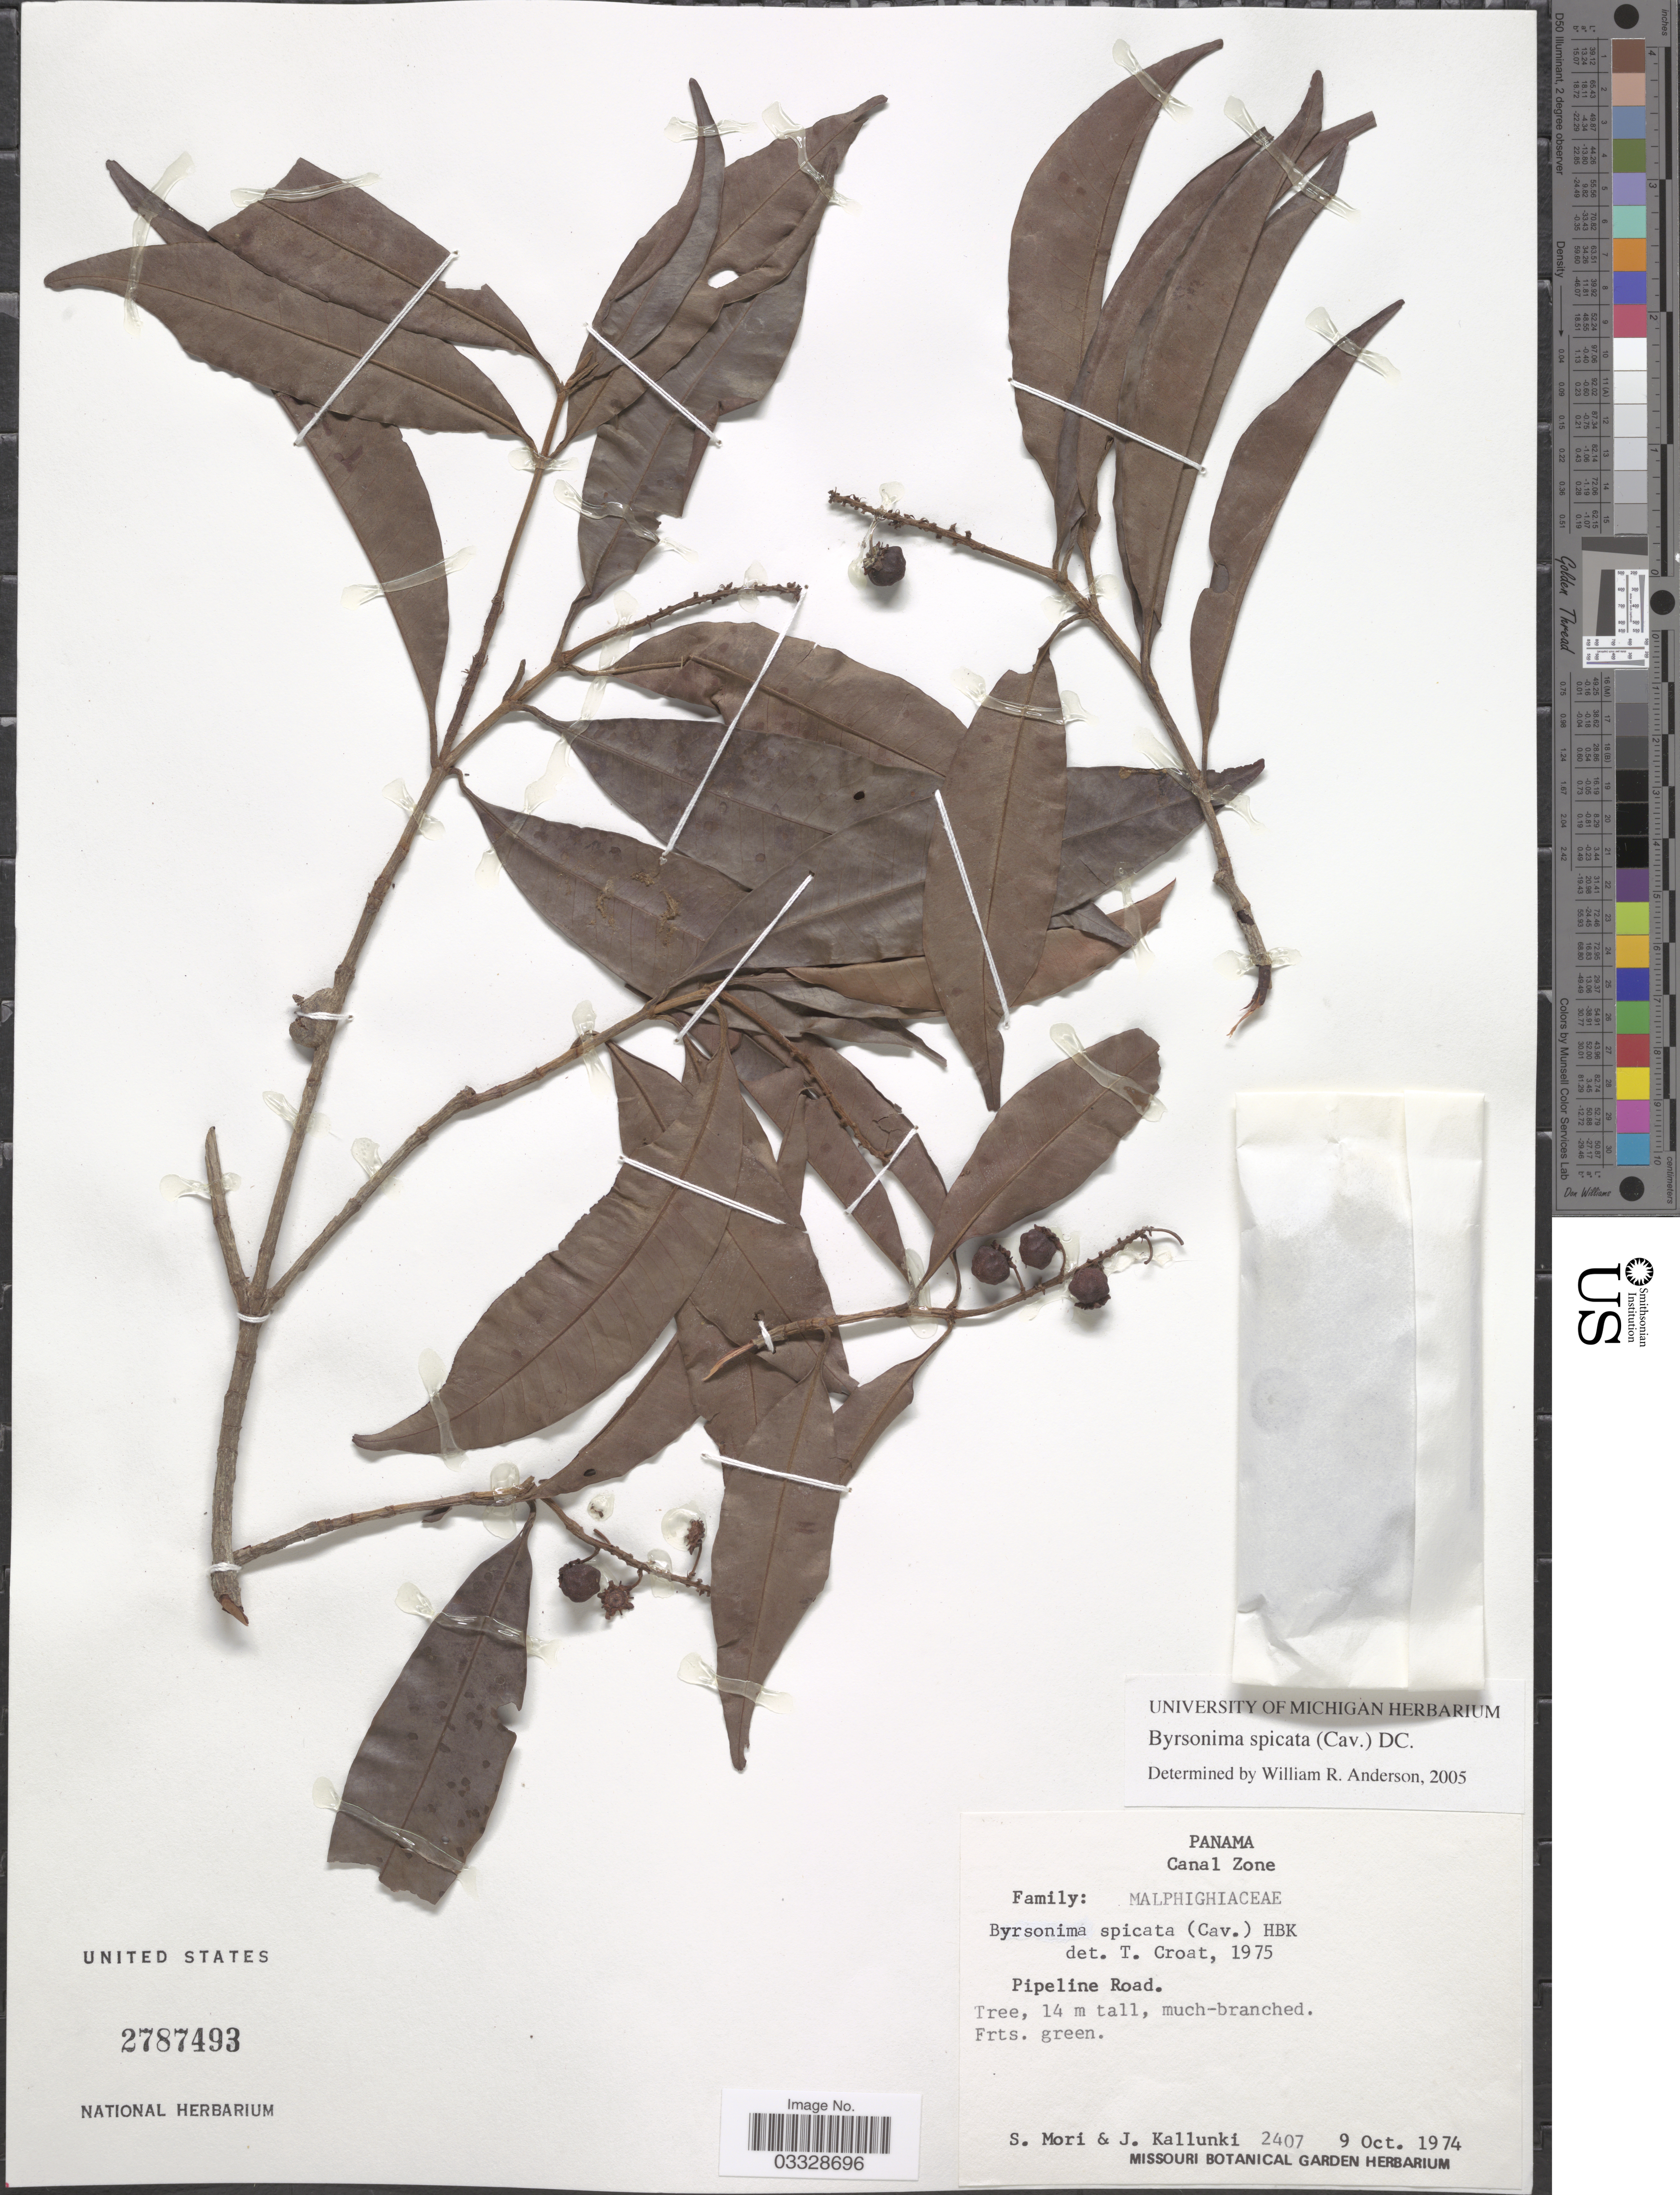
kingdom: Plantae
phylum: Tracheophyta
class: Magnoliopsida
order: Malpighiales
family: Malpighiaceae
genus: Byrsonima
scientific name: Byrsonima spicata (Cav.) DC.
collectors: S. Mori & J. Kallunki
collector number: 2407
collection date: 1974-10-09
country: Panama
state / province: Colón / Panamá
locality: Canal Zone. Pipeline Road.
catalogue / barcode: US 2787493